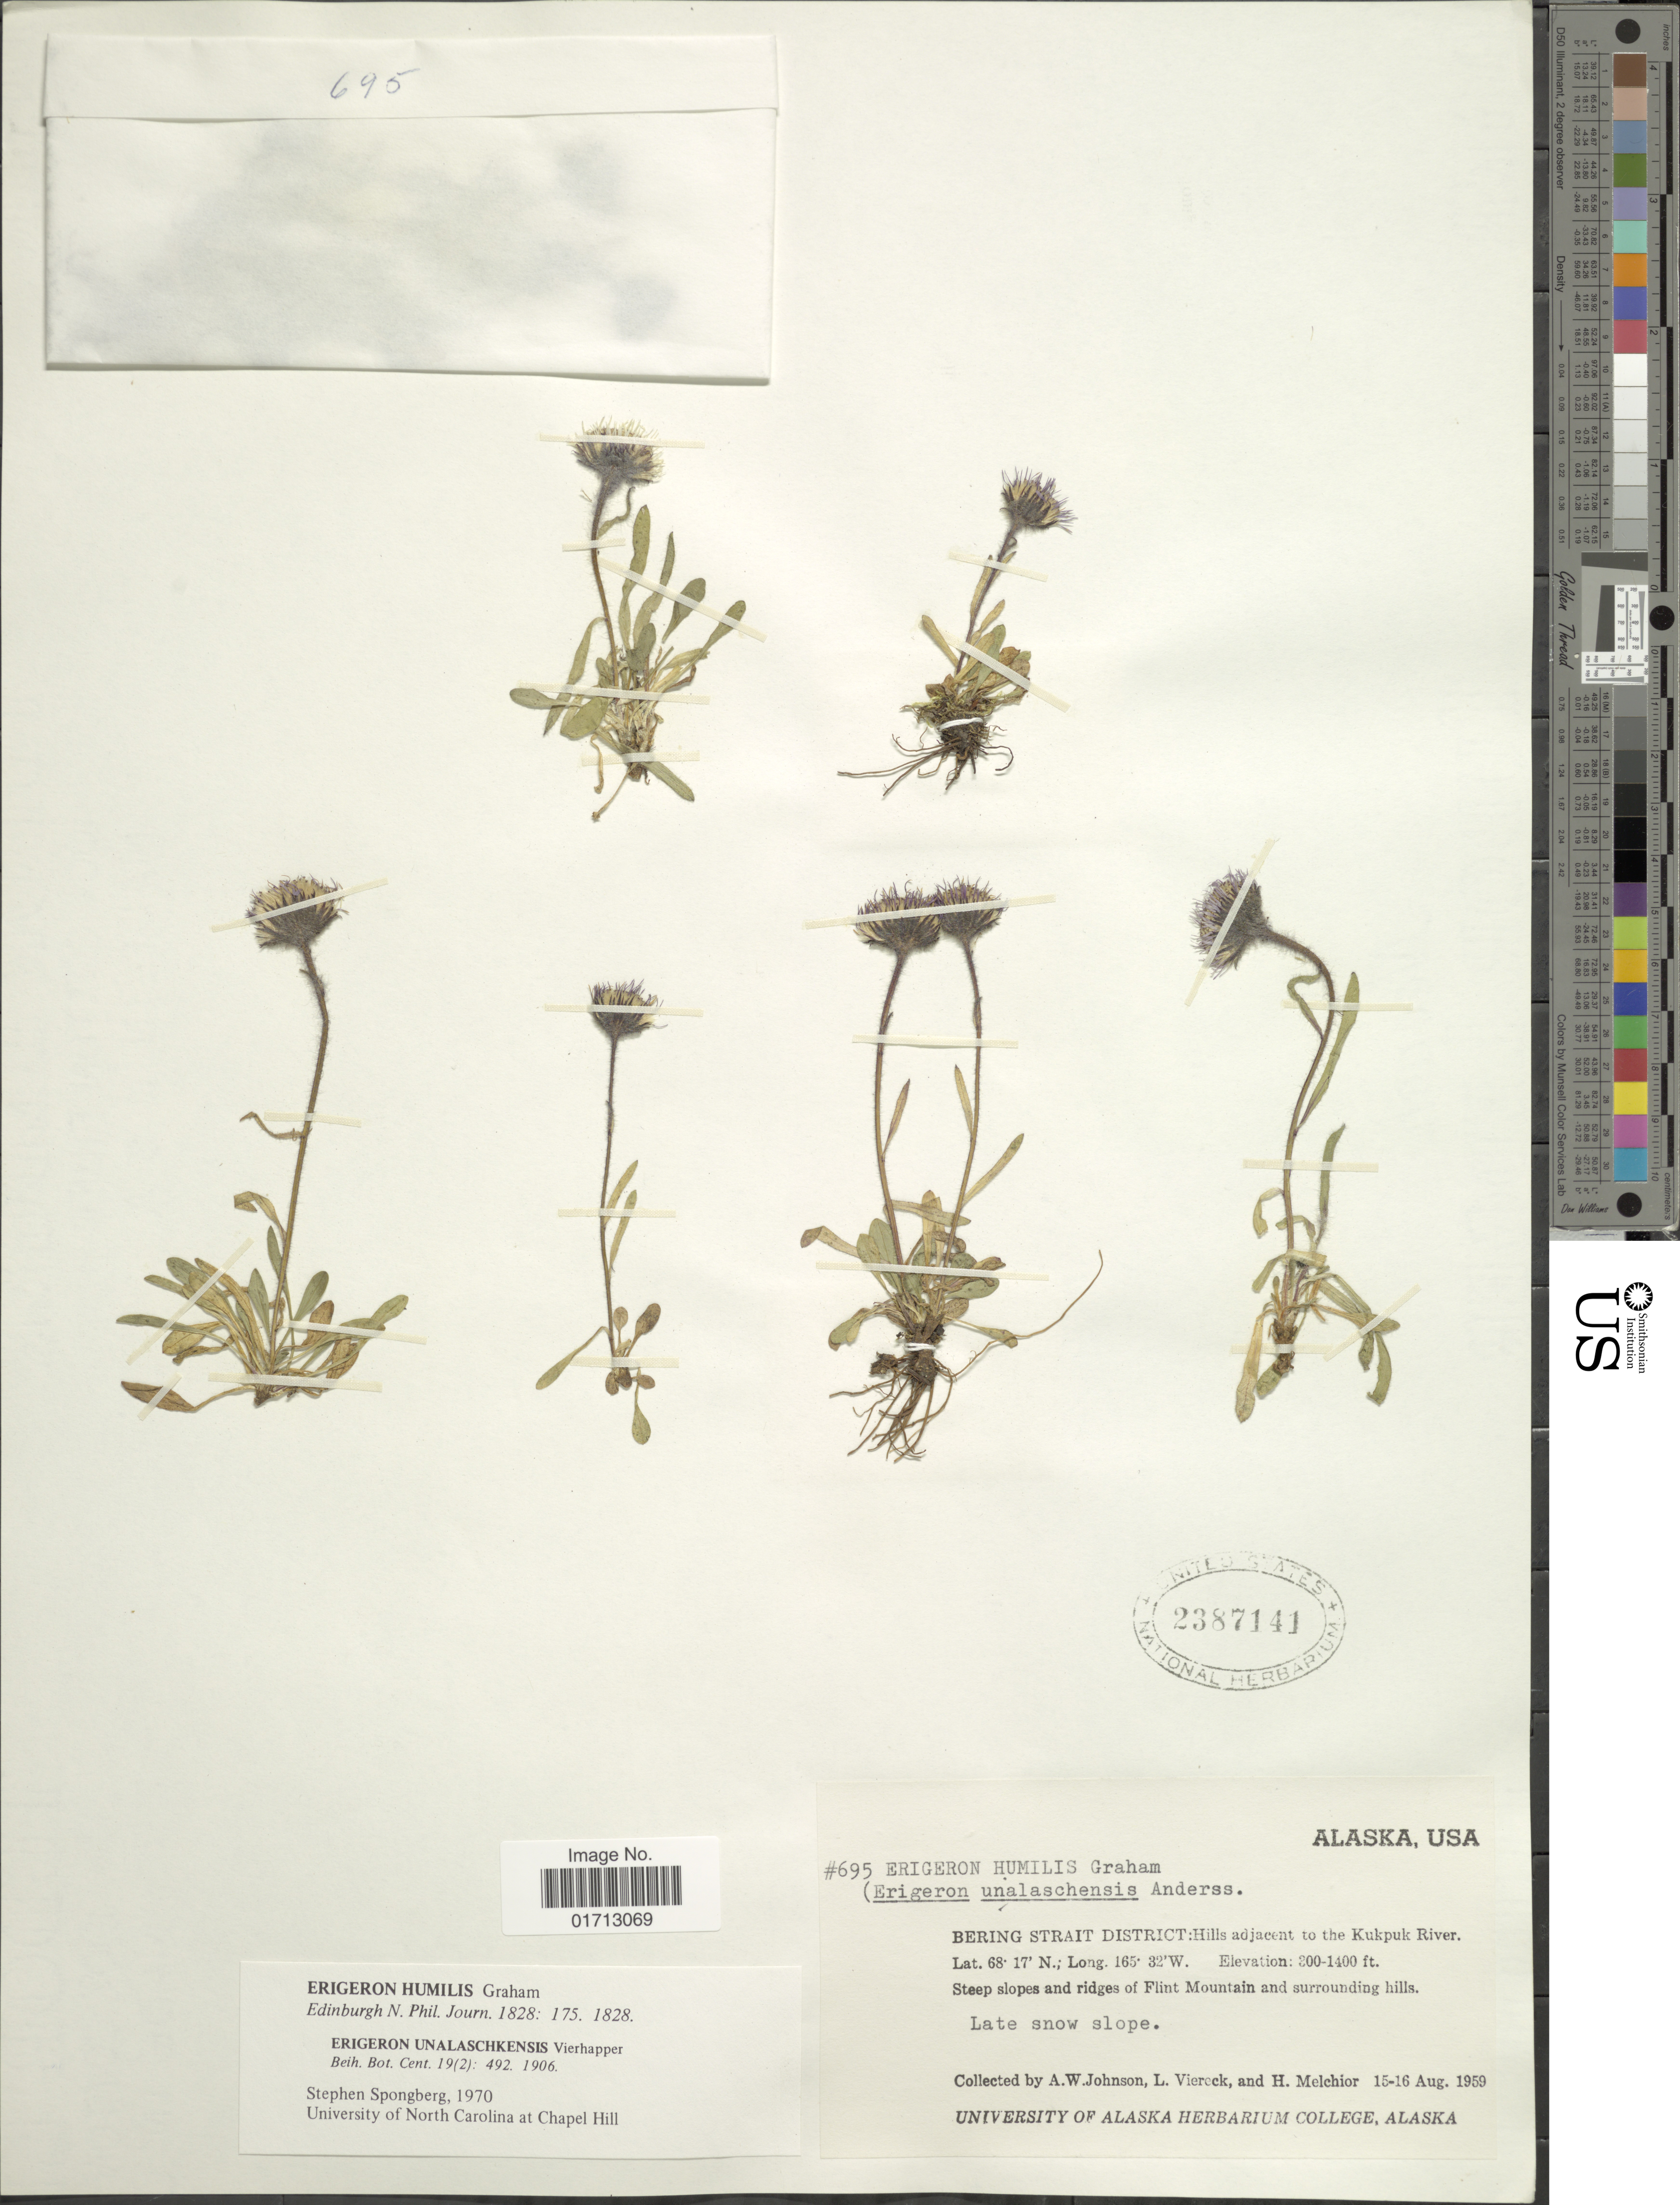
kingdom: Plantae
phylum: Tracheophyta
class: Magnoliopsida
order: Asterales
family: Asteraceae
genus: Erigeron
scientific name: Erigeron humilis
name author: Graham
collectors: A. W. Johnson, L. Viereck & H. Melchior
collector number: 695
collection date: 1959-08-15/1959-08-16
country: United States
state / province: Alaska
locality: Bering Strait District: Hills adjacent to the Kukpuk River.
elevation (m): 91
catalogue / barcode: US 2387141